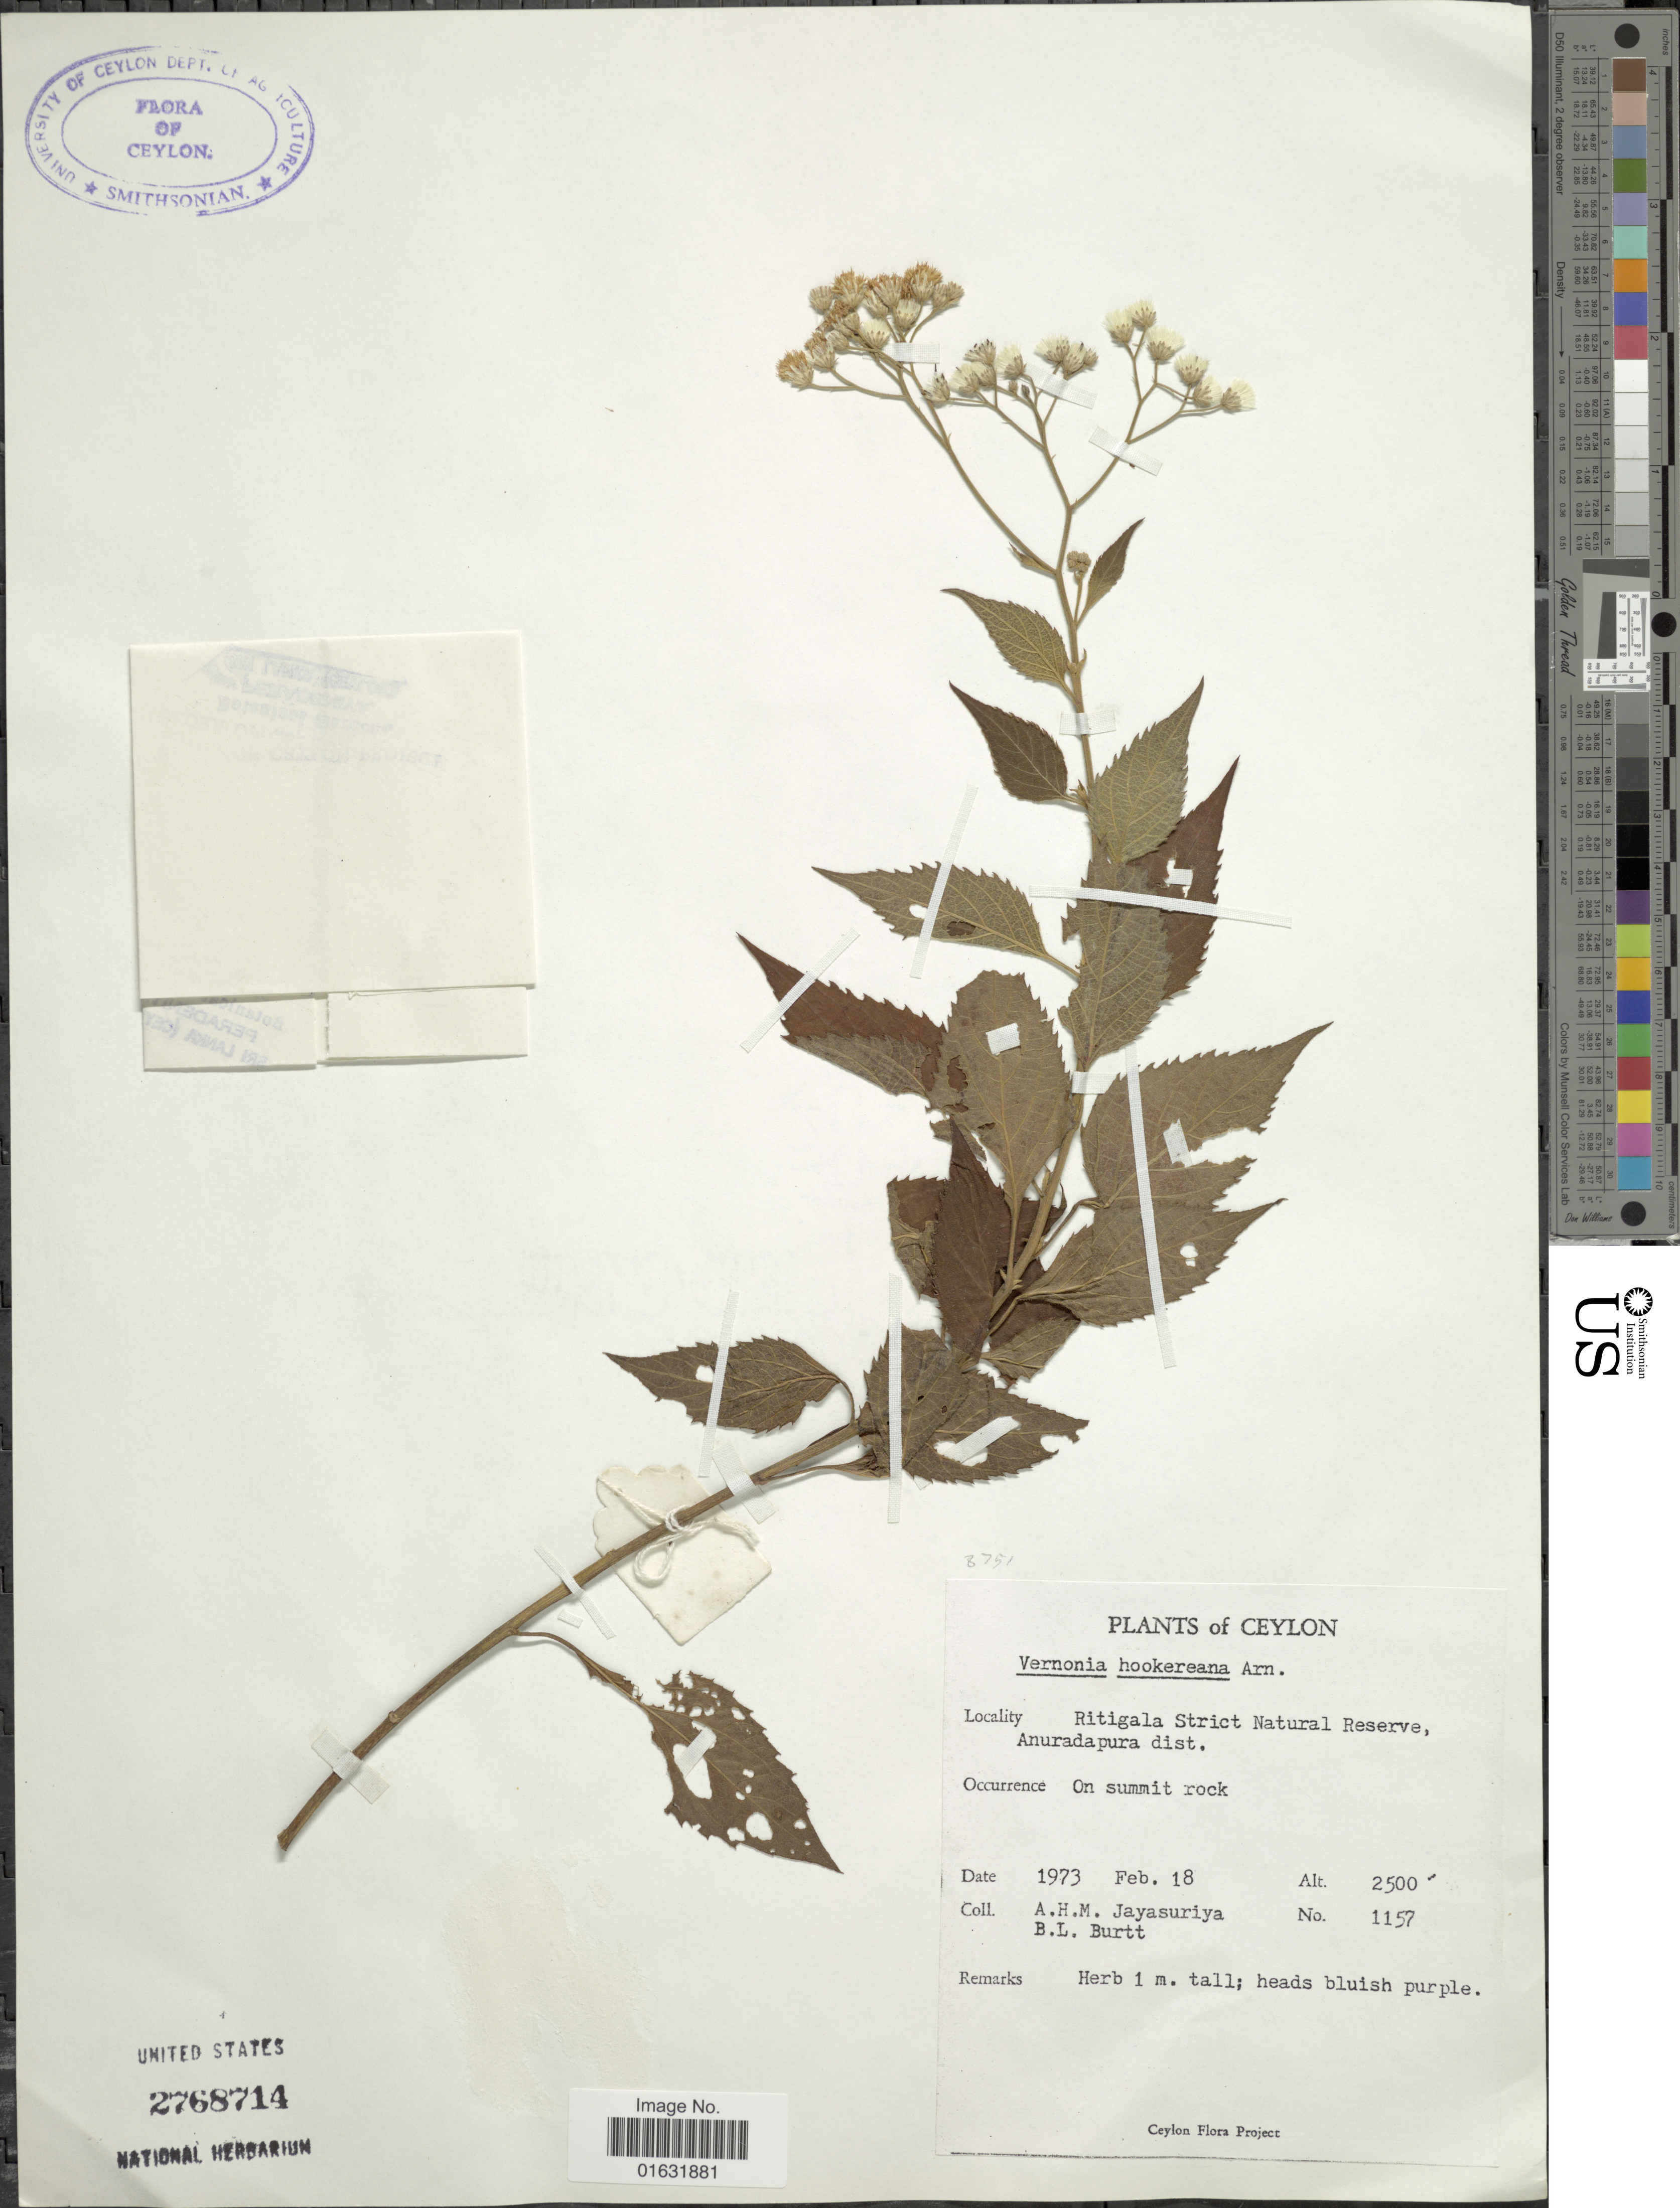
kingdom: Plantae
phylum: Tracheophyta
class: Magnoliopsida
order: Asterales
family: Asteraceae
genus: Cyanthillium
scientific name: Cyanthillium hookerianum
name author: (Arn.) H. Rob.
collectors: A. H. Jayasuriya & B. L. Burtt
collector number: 1157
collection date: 1973-02-18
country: Sri Lanka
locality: Ceylon, Ritigala Strict Natural Reserve, Anuradapura dist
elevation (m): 762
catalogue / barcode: US 2768714